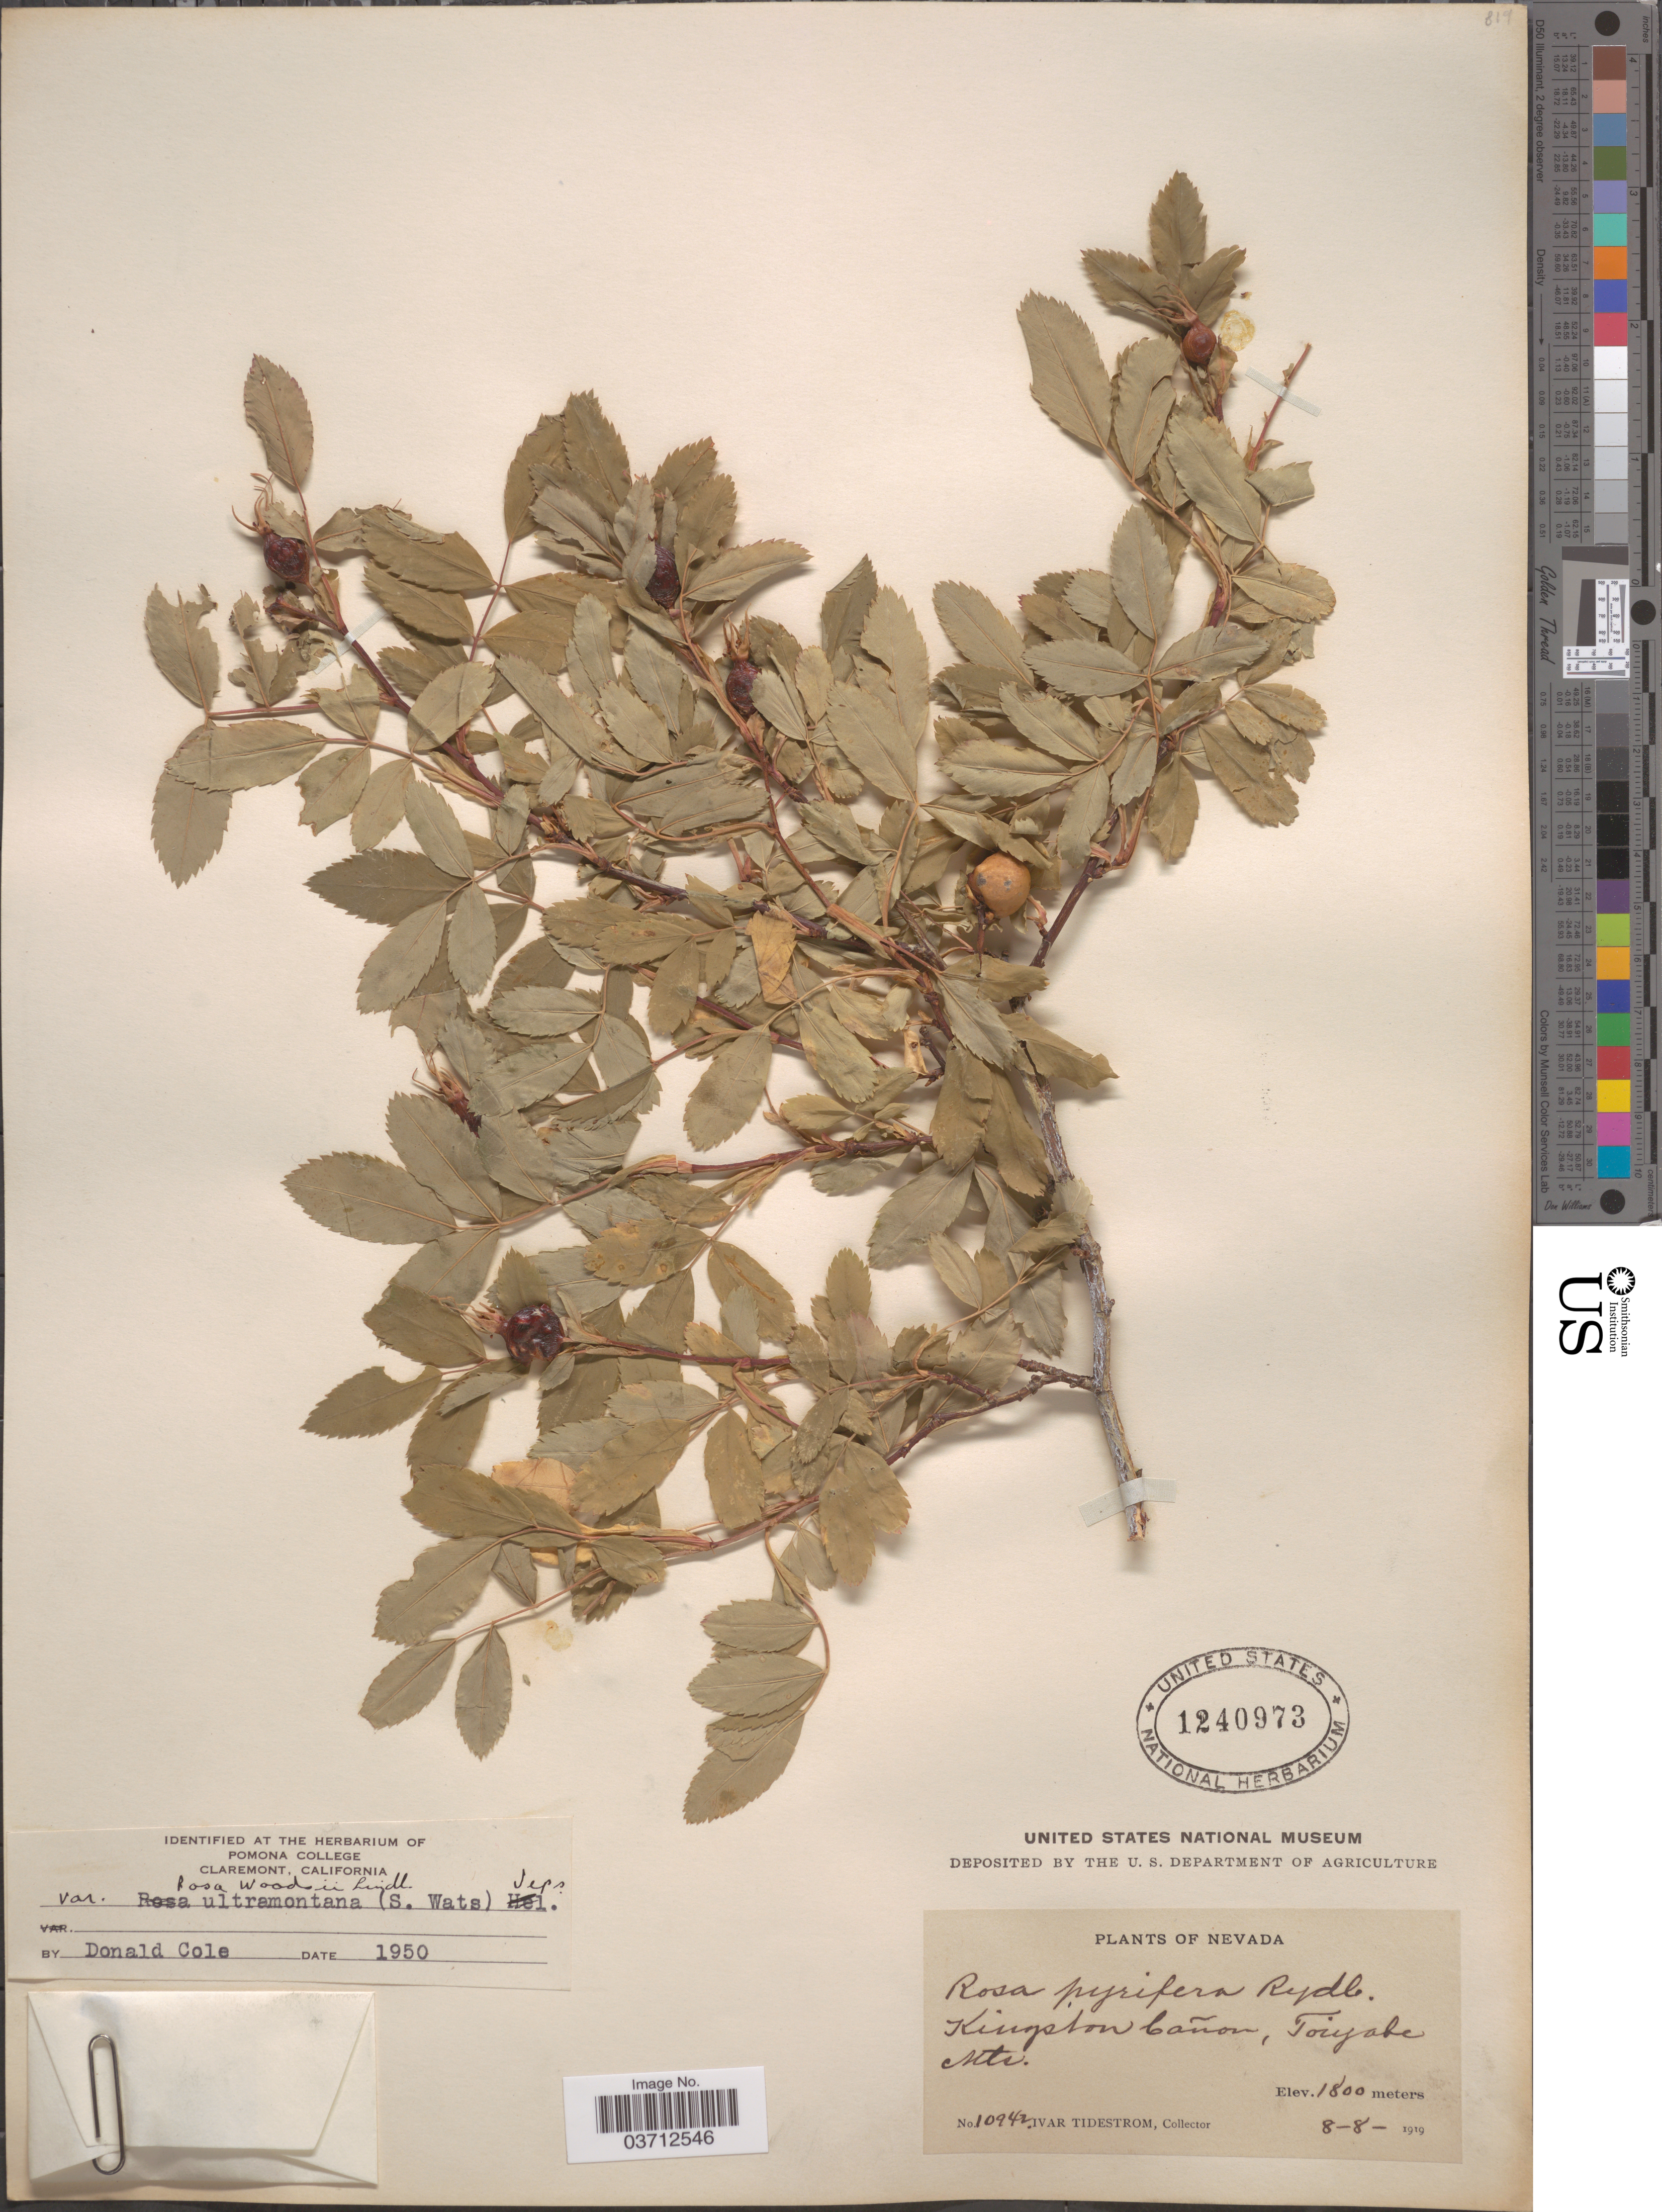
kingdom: Plantae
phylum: Tracheophyta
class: Magnoliopsida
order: Rosales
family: Rosaceae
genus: Rosa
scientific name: Rosa woodsii var. ultramontana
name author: Lindl.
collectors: I. F. Tidestrom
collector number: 10942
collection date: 1919-08-08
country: United States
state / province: Nevada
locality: Kingston Cañon, Toiyabe Mts.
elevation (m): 1800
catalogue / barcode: US 1240973